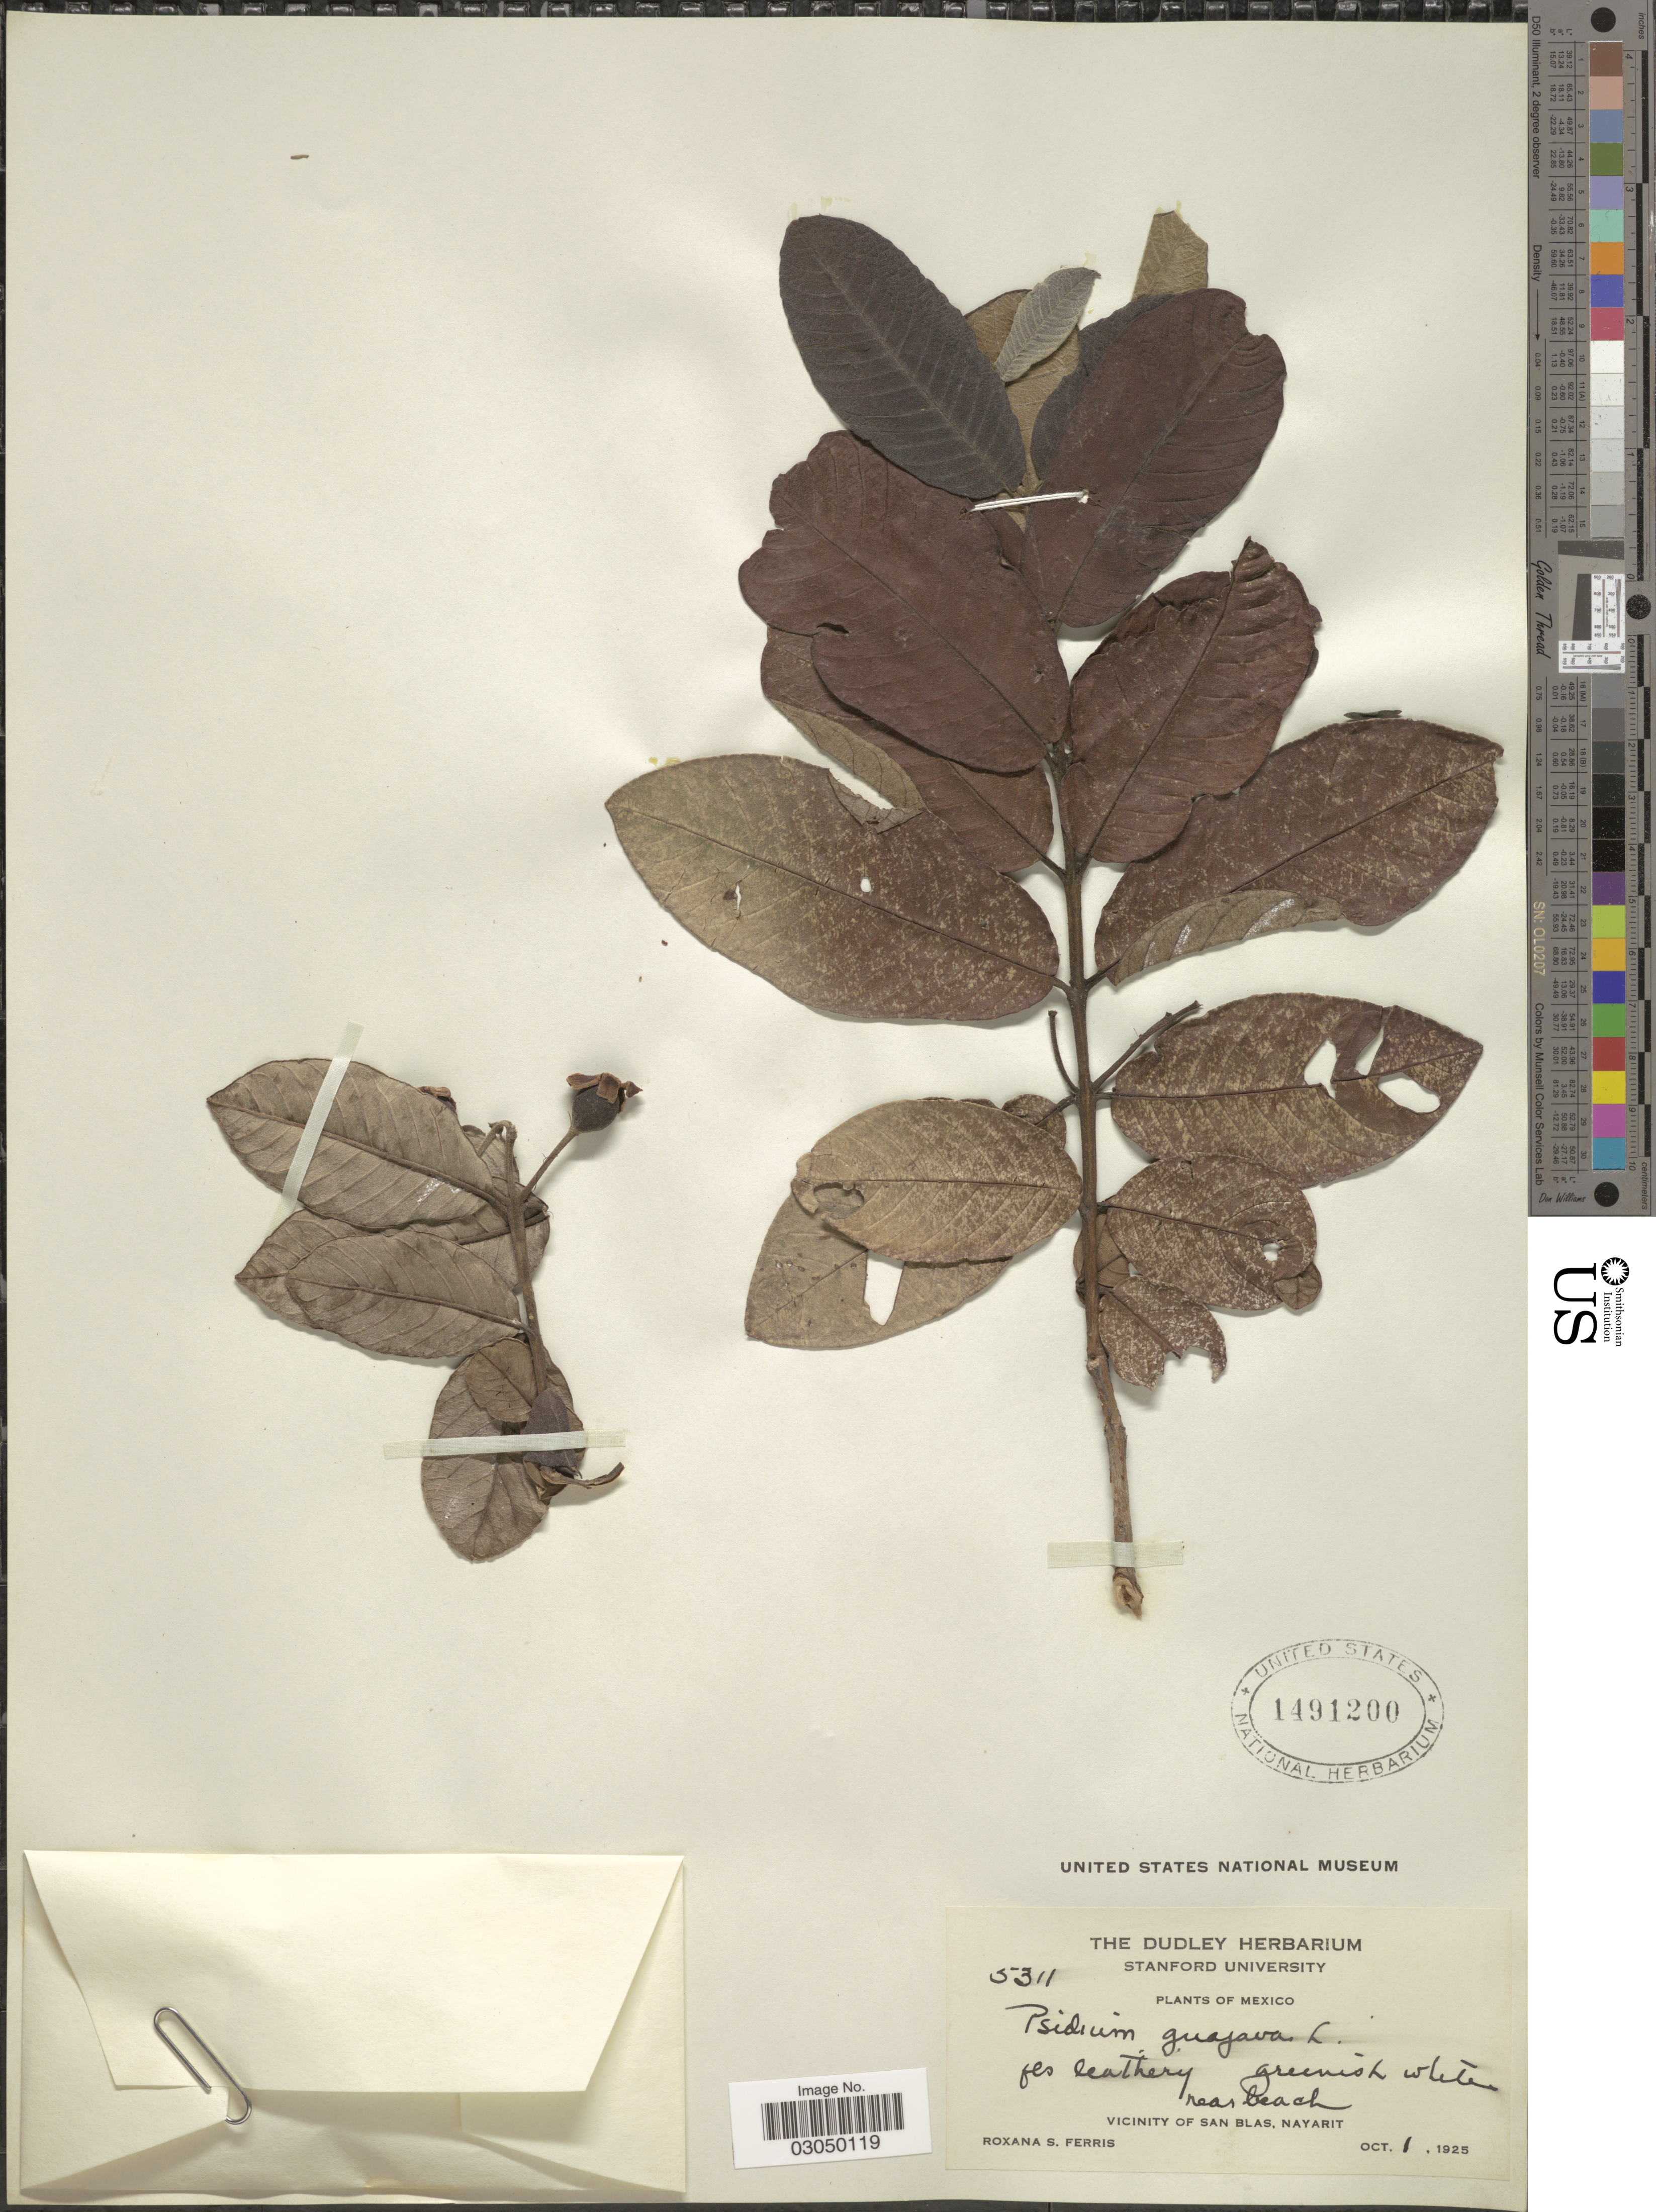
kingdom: Plantae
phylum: Tracheophyta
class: Magnoliopsida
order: Myrtales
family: Myrtaceae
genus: Psidium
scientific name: Psidium guajava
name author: L.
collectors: R. S. Ferris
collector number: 5311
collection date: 1925-10-01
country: Mexico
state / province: Nayarit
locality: Near beach. Vicinity of San Blas.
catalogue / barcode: US 1491200